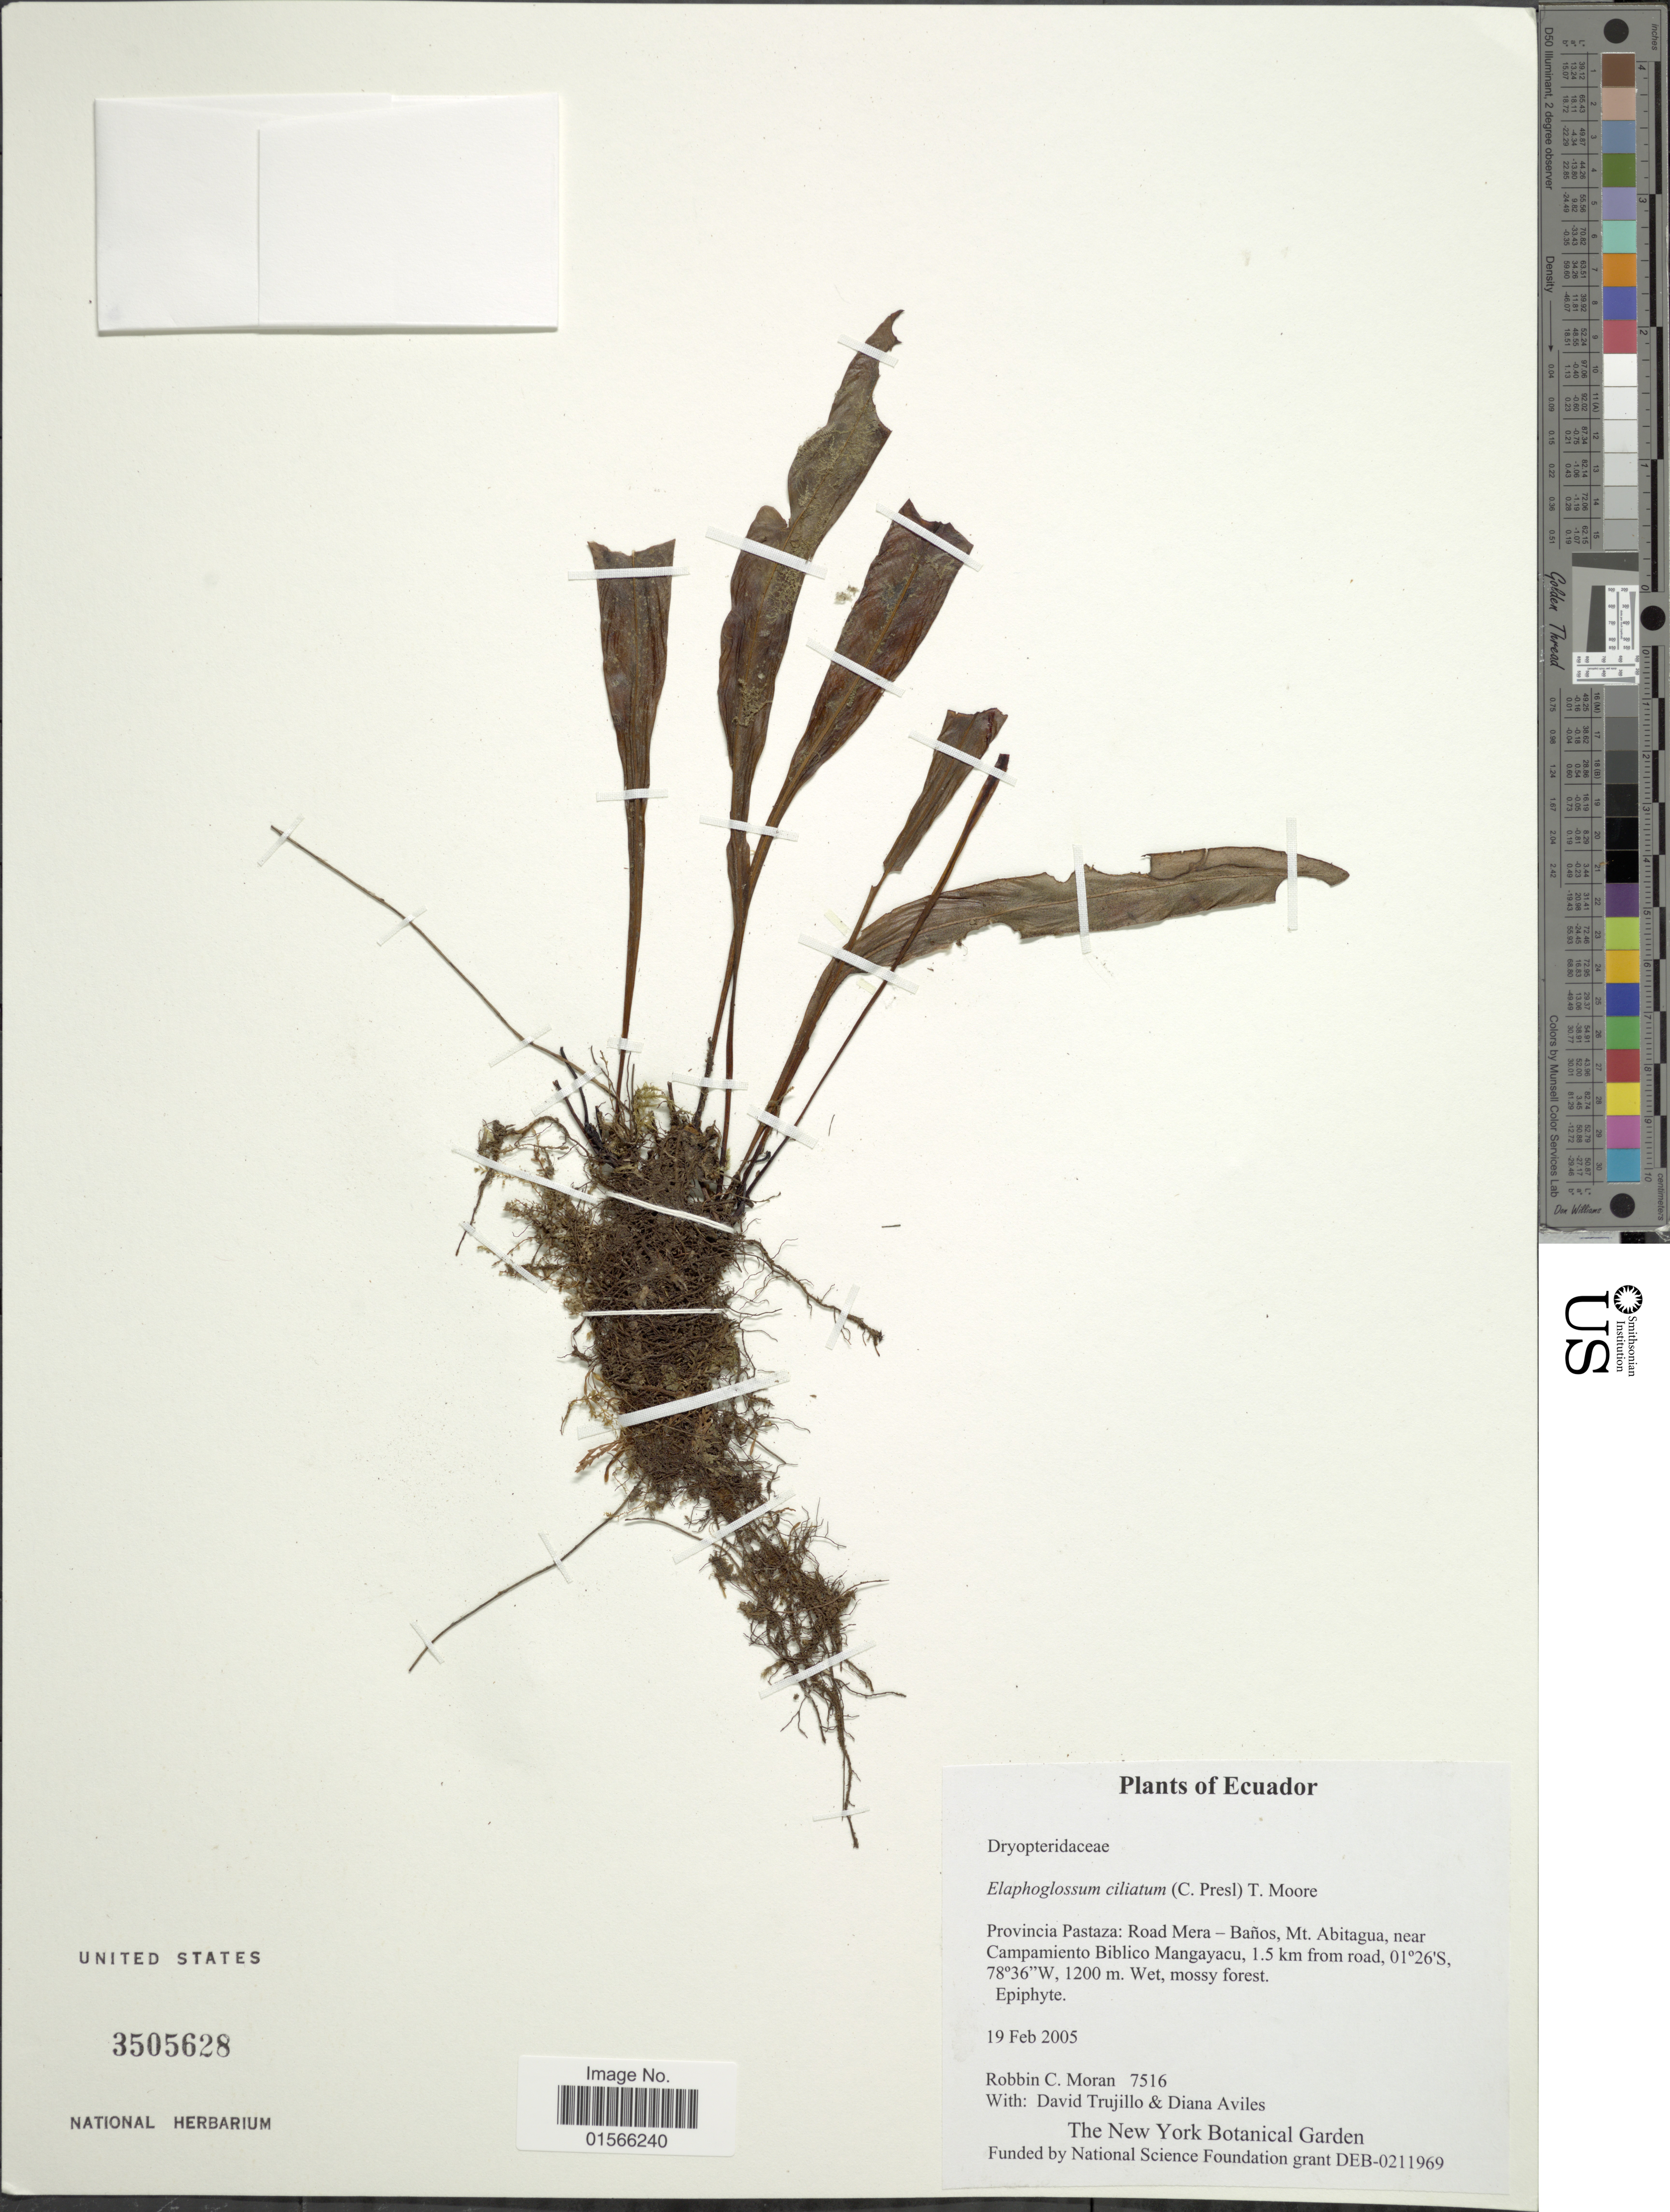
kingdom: Plantae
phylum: Tracheophyta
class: Polypodiopsida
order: Polypodiales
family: Dryopteridaceae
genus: Elaphoglossum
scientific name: Elaphoglossum ciliatum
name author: (C. Presl) T. Moore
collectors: R. C. Moran, D. Trujillo & D. Aviles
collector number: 7516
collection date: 2005-02-19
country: Ecuador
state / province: Pastaza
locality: Road Mera - Baños, Mt Abitagua, near Campamiento Biblico Mangayacu, 1.5 km from road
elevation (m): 1200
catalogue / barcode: US 3505628